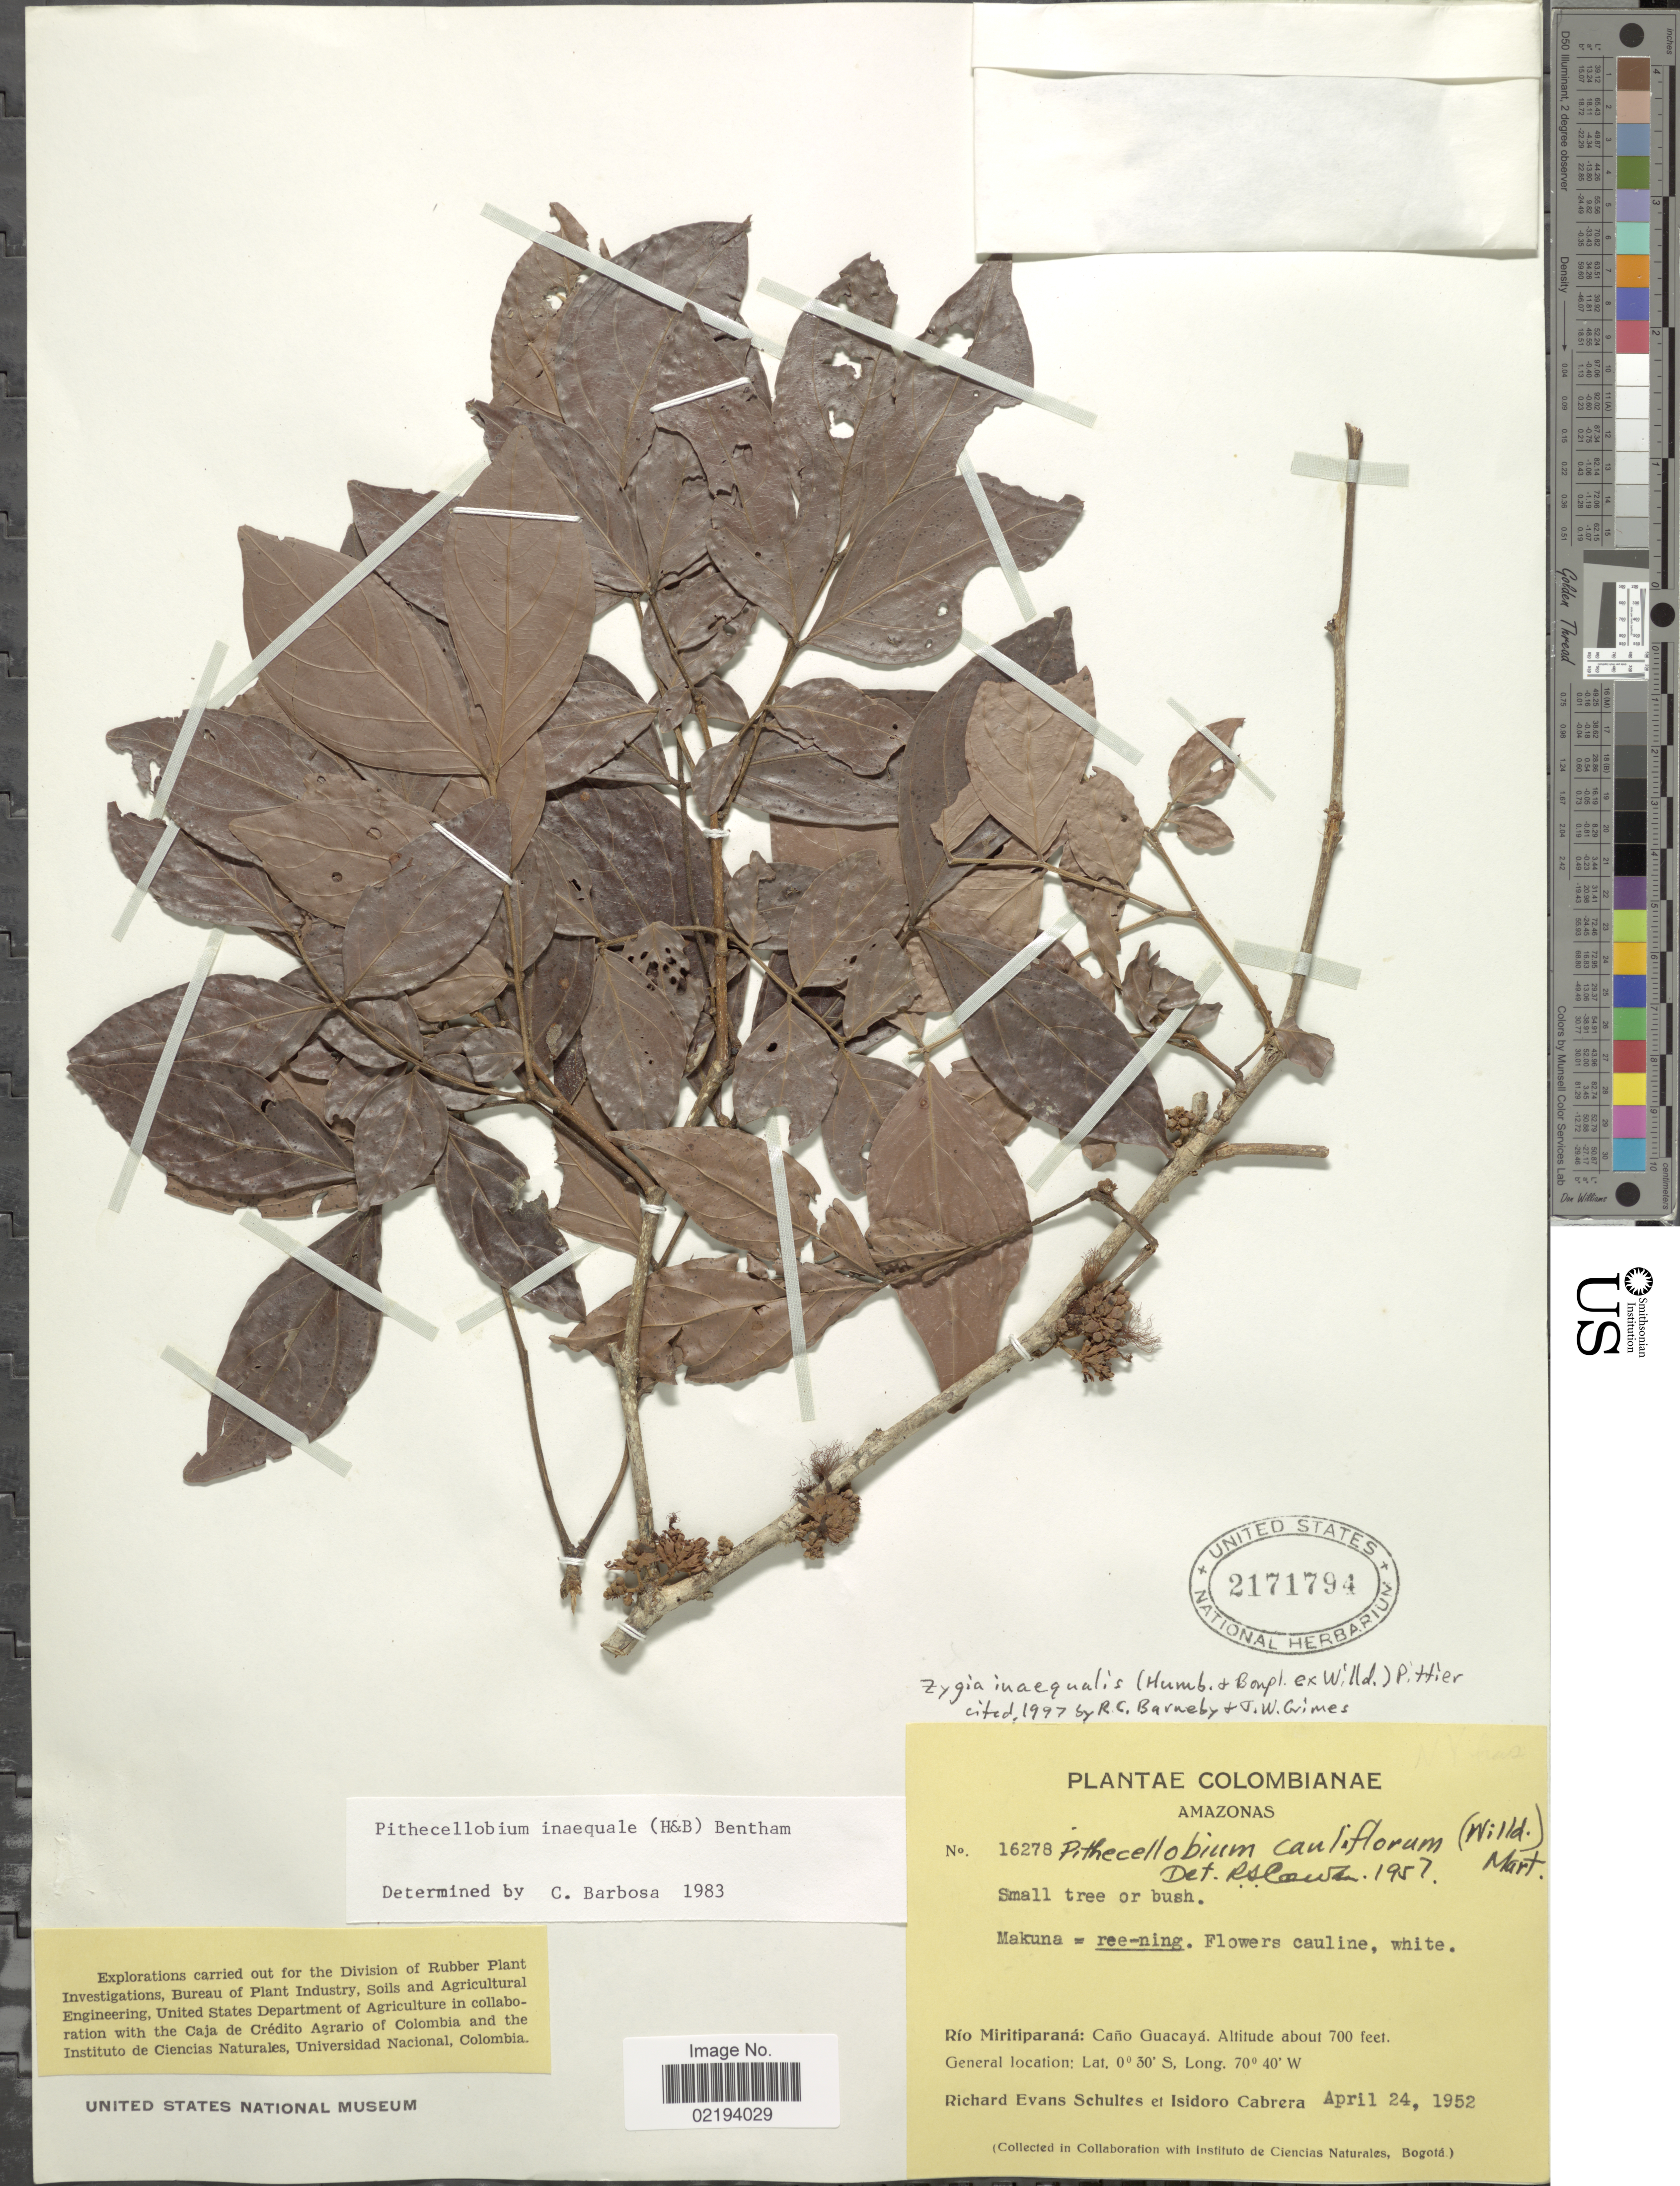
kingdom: Plantae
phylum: Tracheophyta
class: Magnoliopsida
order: Fabales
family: Fabaceae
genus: Zygia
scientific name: Zygia inaequalis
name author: (Humb. & Bonpl. ex Willd.) Pittier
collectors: R. E. Schultes & I. Cabrera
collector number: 16278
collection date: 1952-04-24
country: Colombia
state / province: Amazônas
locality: Rio Miritiparaná: Caño Guacayá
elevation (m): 213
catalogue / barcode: US 2171794